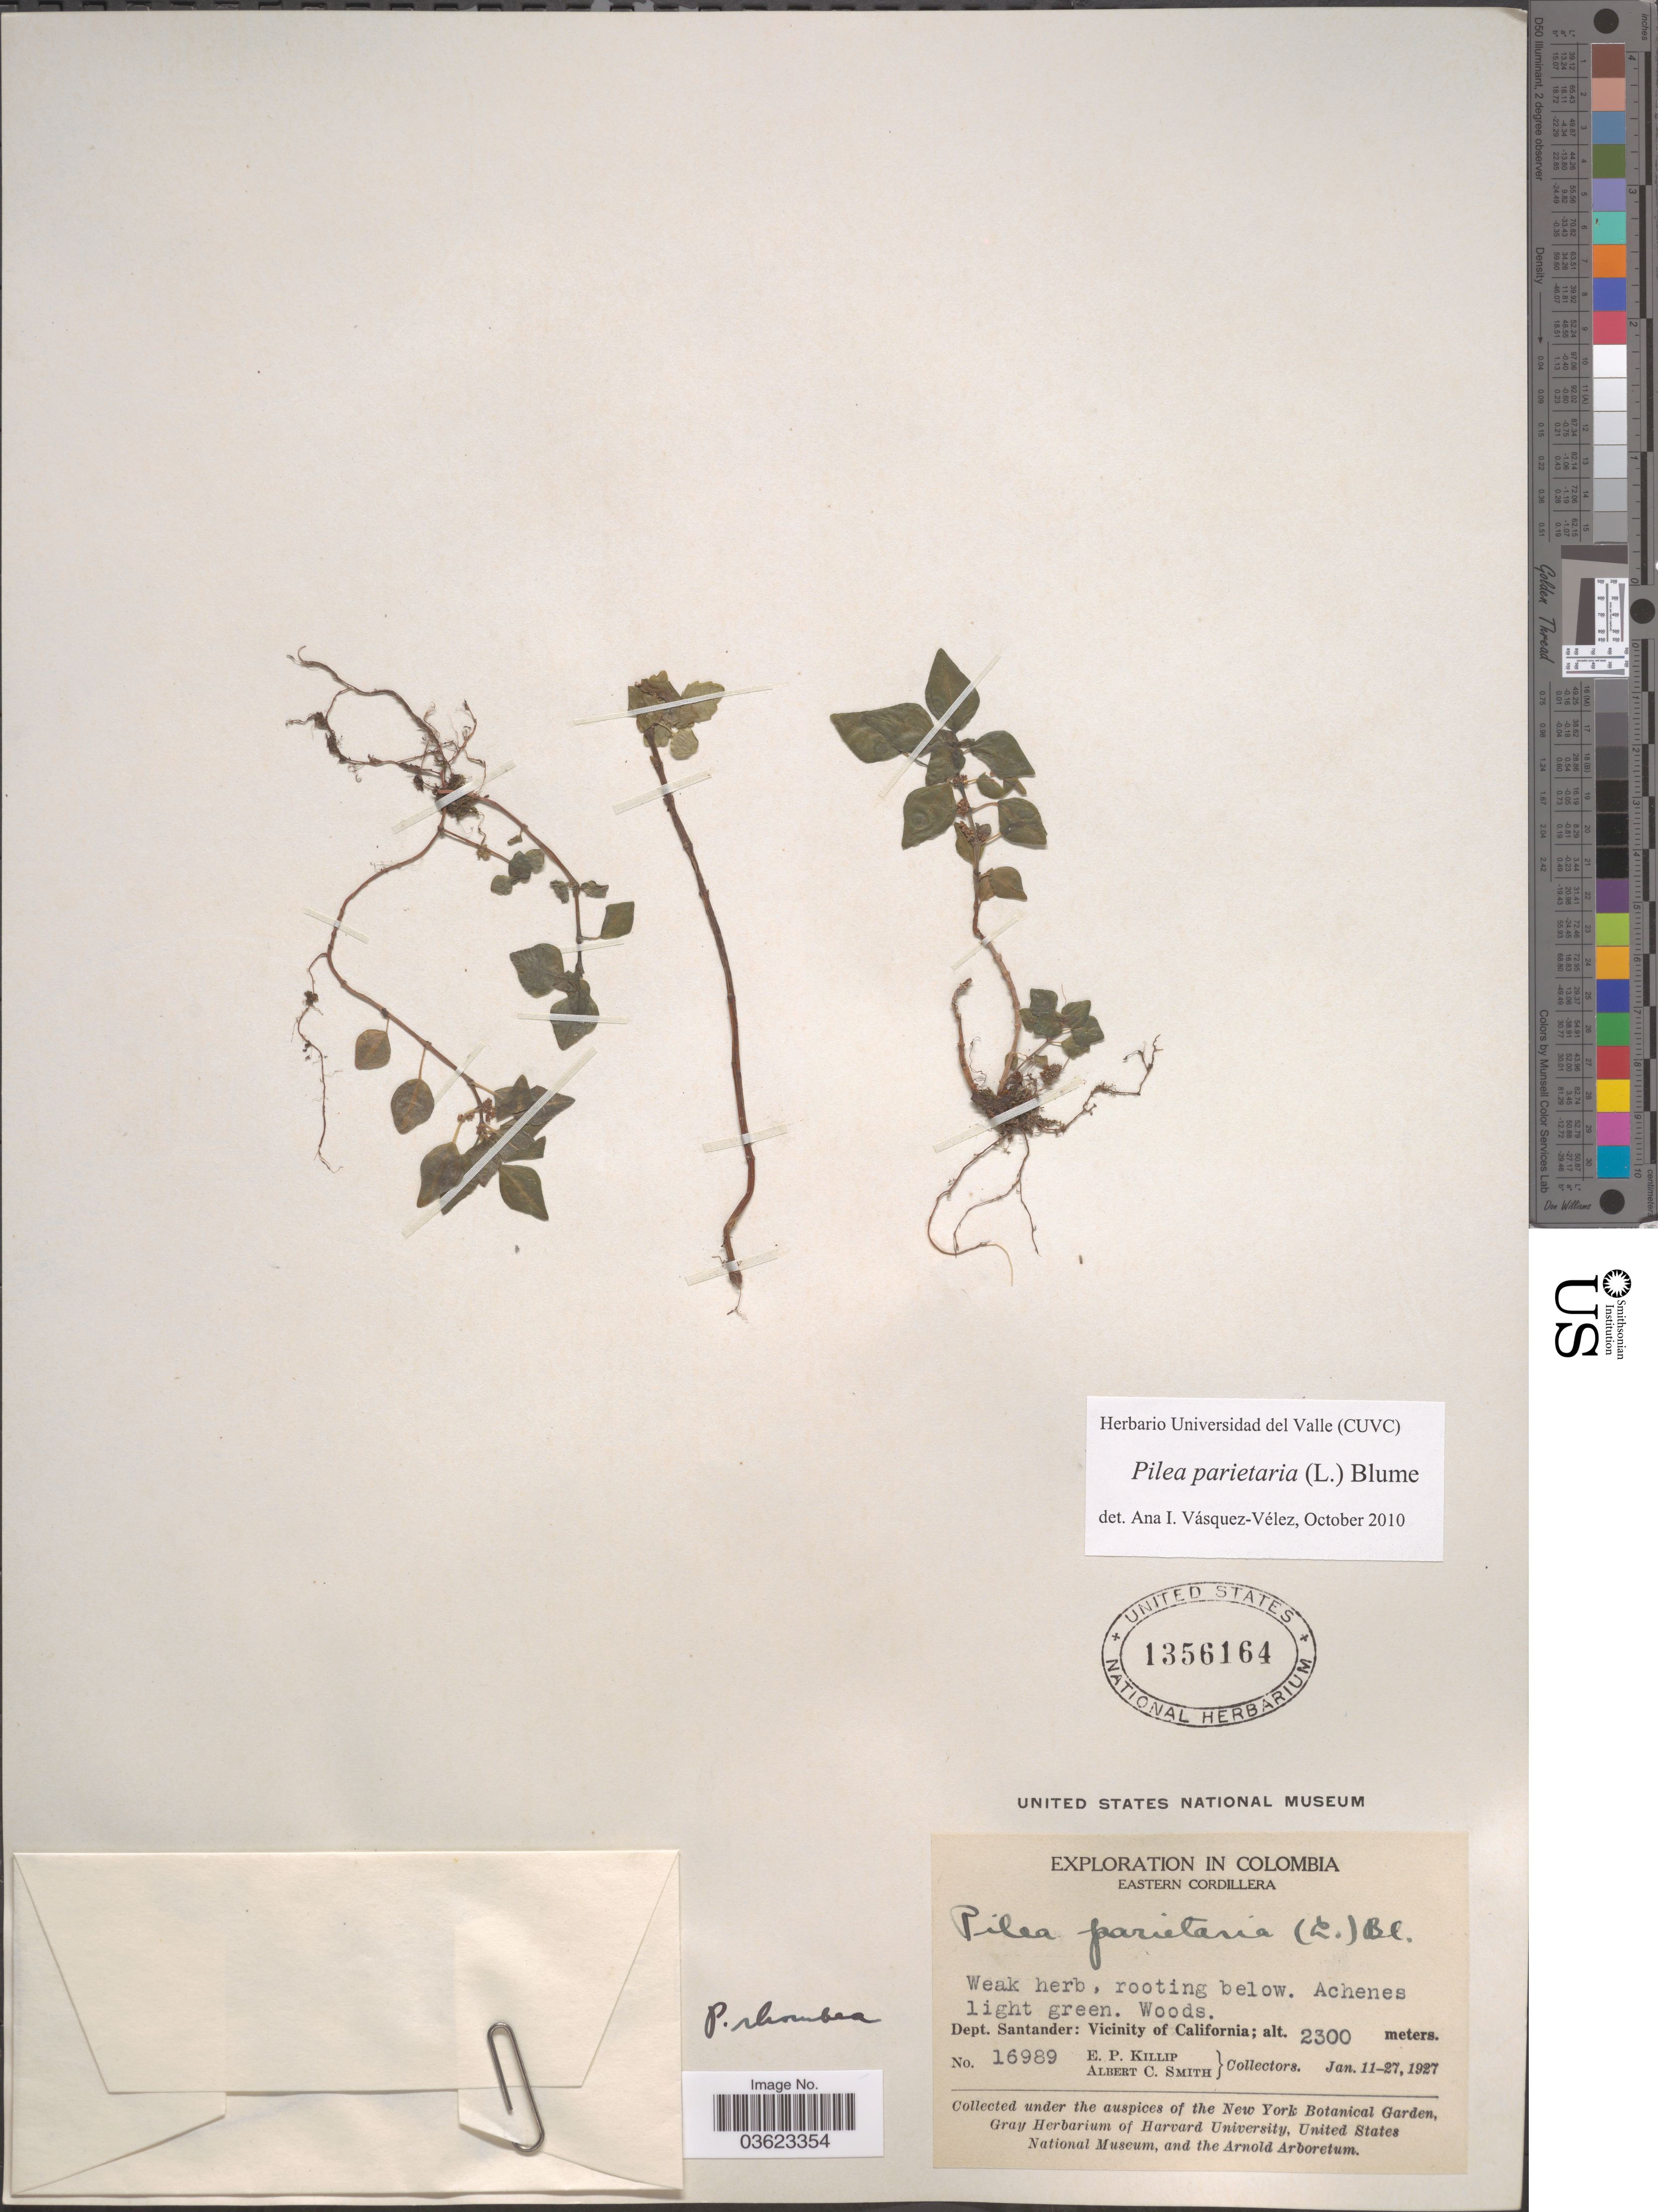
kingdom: Plantae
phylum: Tracheophyta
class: Magnoliopsida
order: Rosales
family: Urticaceae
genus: Pilea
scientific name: Pilea parietaria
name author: (L.) Blume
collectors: E. P. Killip & A. C. Smith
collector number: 16989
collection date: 1927-01-11/1927-01-27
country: Colombia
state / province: Santander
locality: Eastern Cordillera. Dept. Santander: Vicinity of California.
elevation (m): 2300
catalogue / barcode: US 1356164